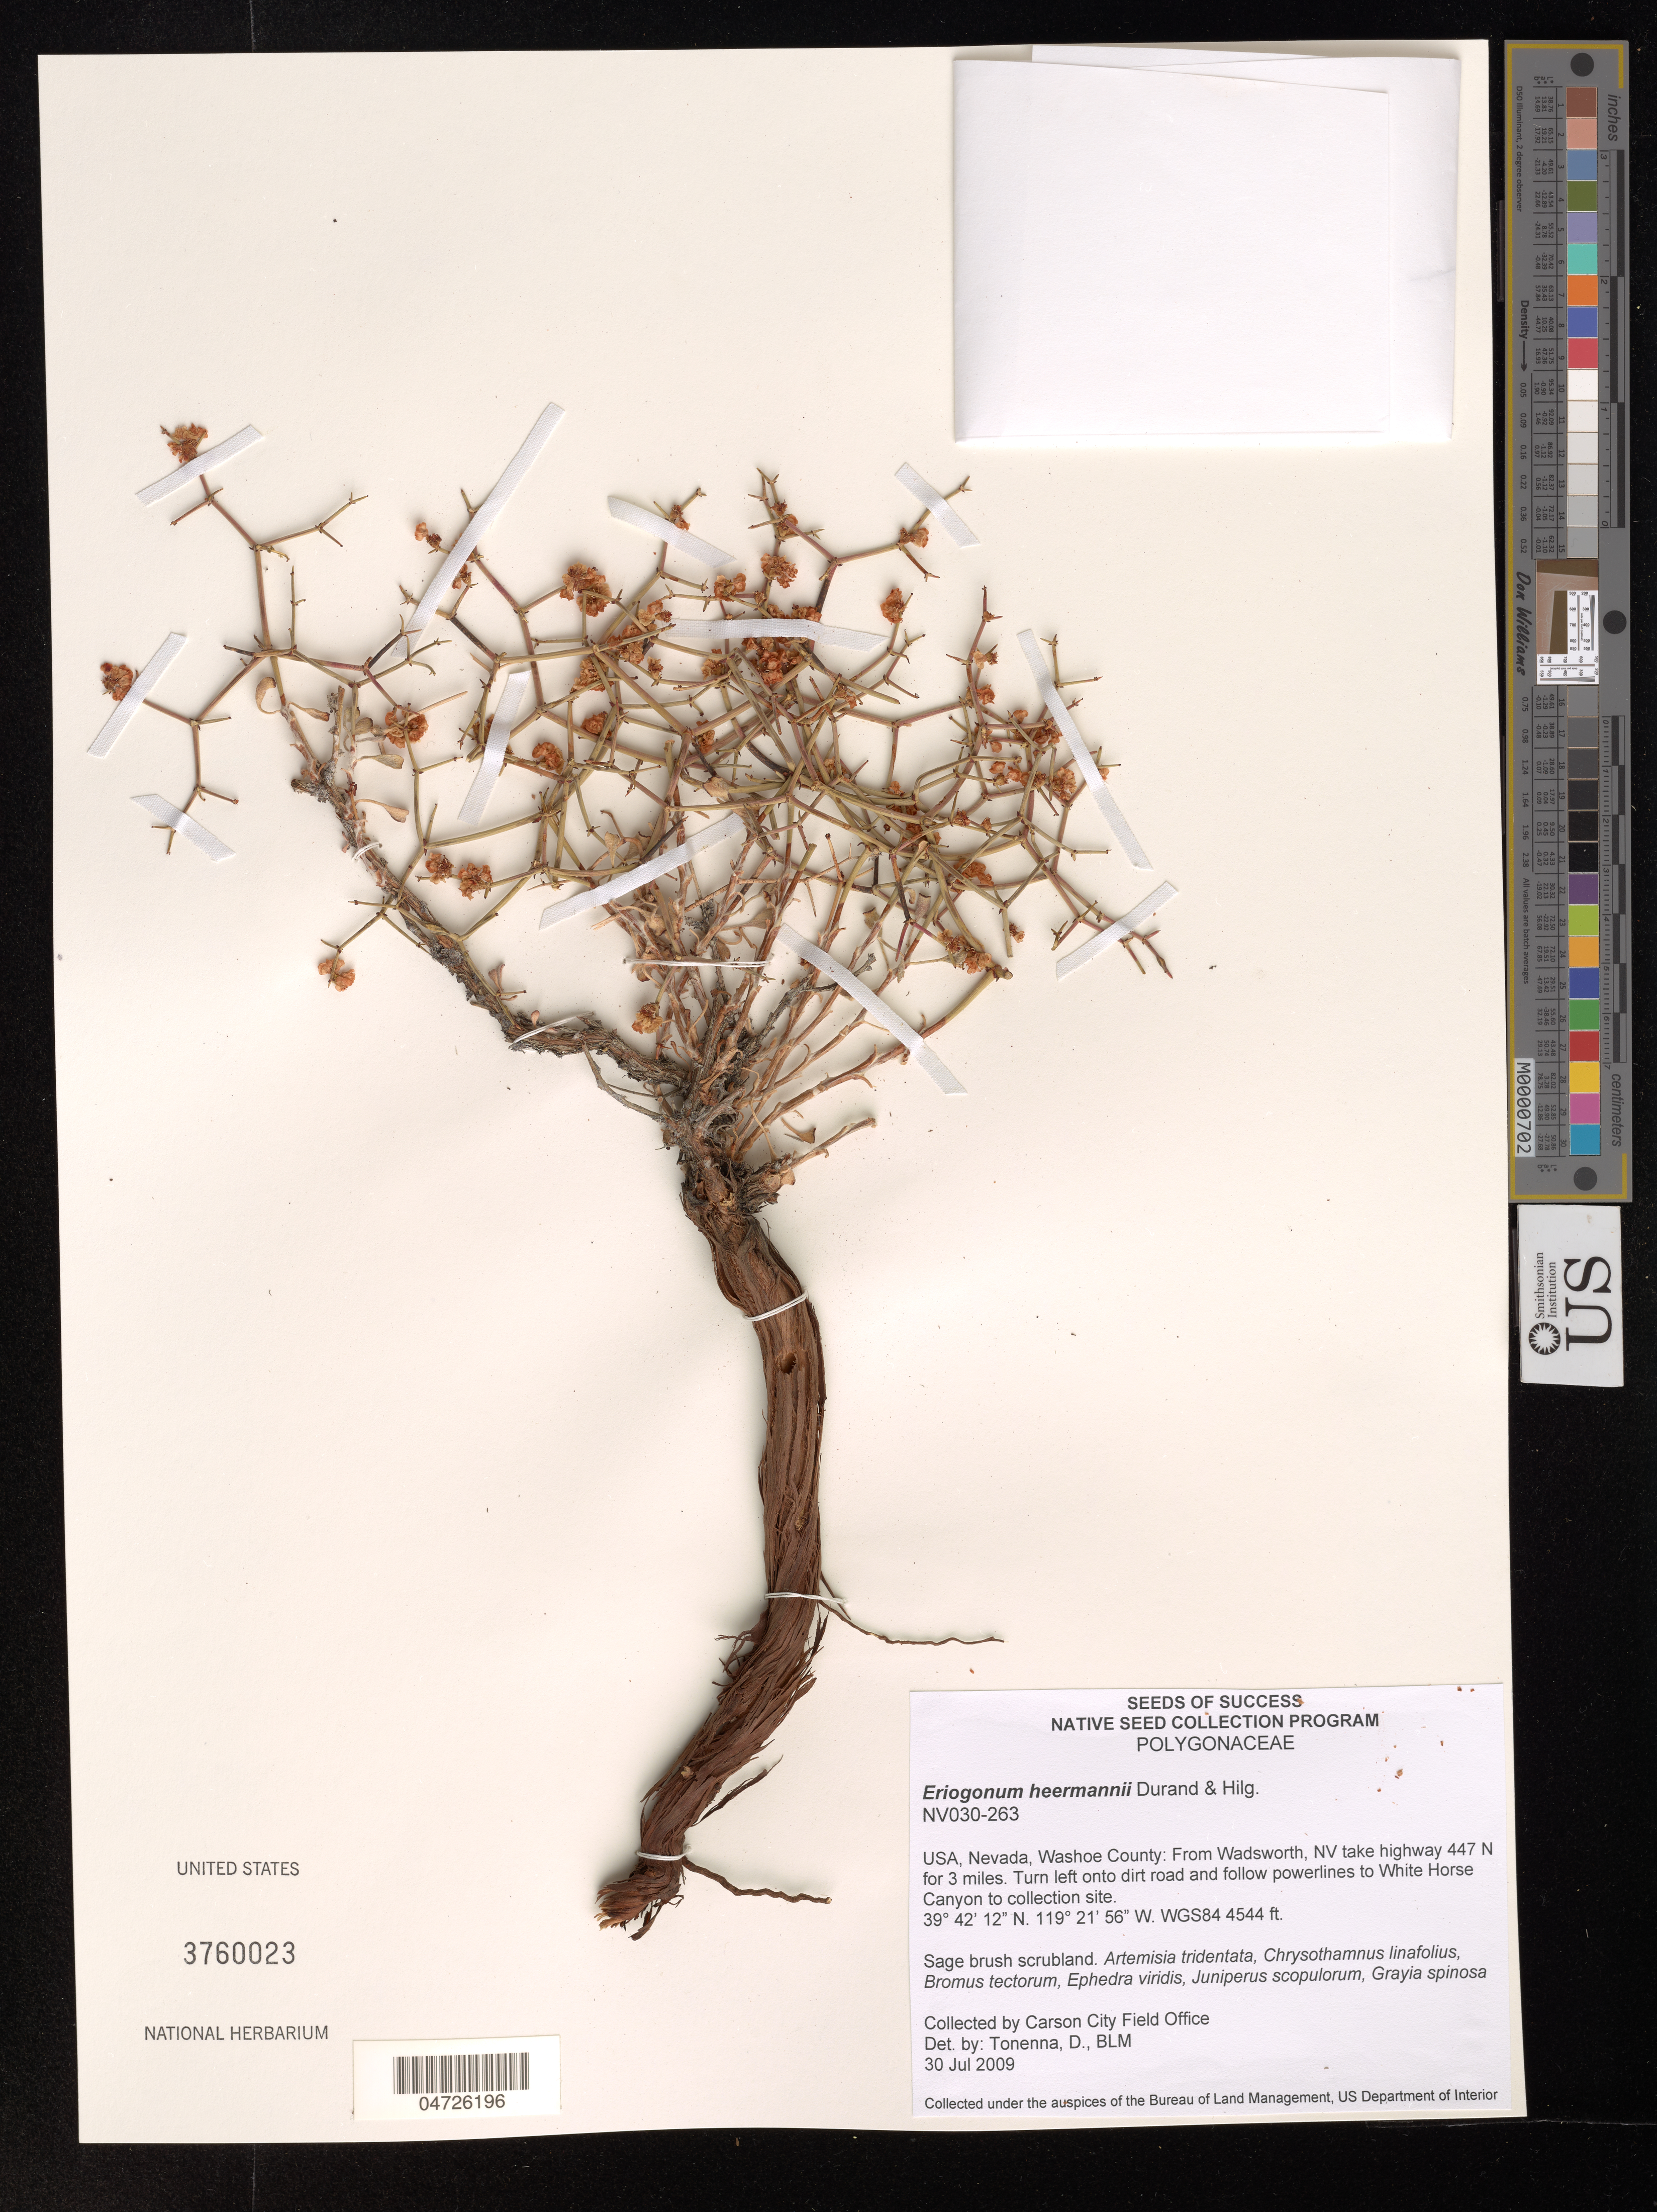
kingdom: Plantae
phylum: Tracheophyta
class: Magnoliopsida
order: Caryophyllales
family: Polygonaceae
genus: Eriogonum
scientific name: Eriogonum heermannii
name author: Durand & Hilg.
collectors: C. Carson City Field Office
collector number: NV030-263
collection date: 2009-07-30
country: United States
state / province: Nevada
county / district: Washoe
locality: Washoe County: From Wadsworth, NV take highway 447 N for 3 miles. Turn left onto dirt road and follow powerlines to White Horse Canyon to collection site. WGS84.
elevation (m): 1385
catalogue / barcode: US 3760023